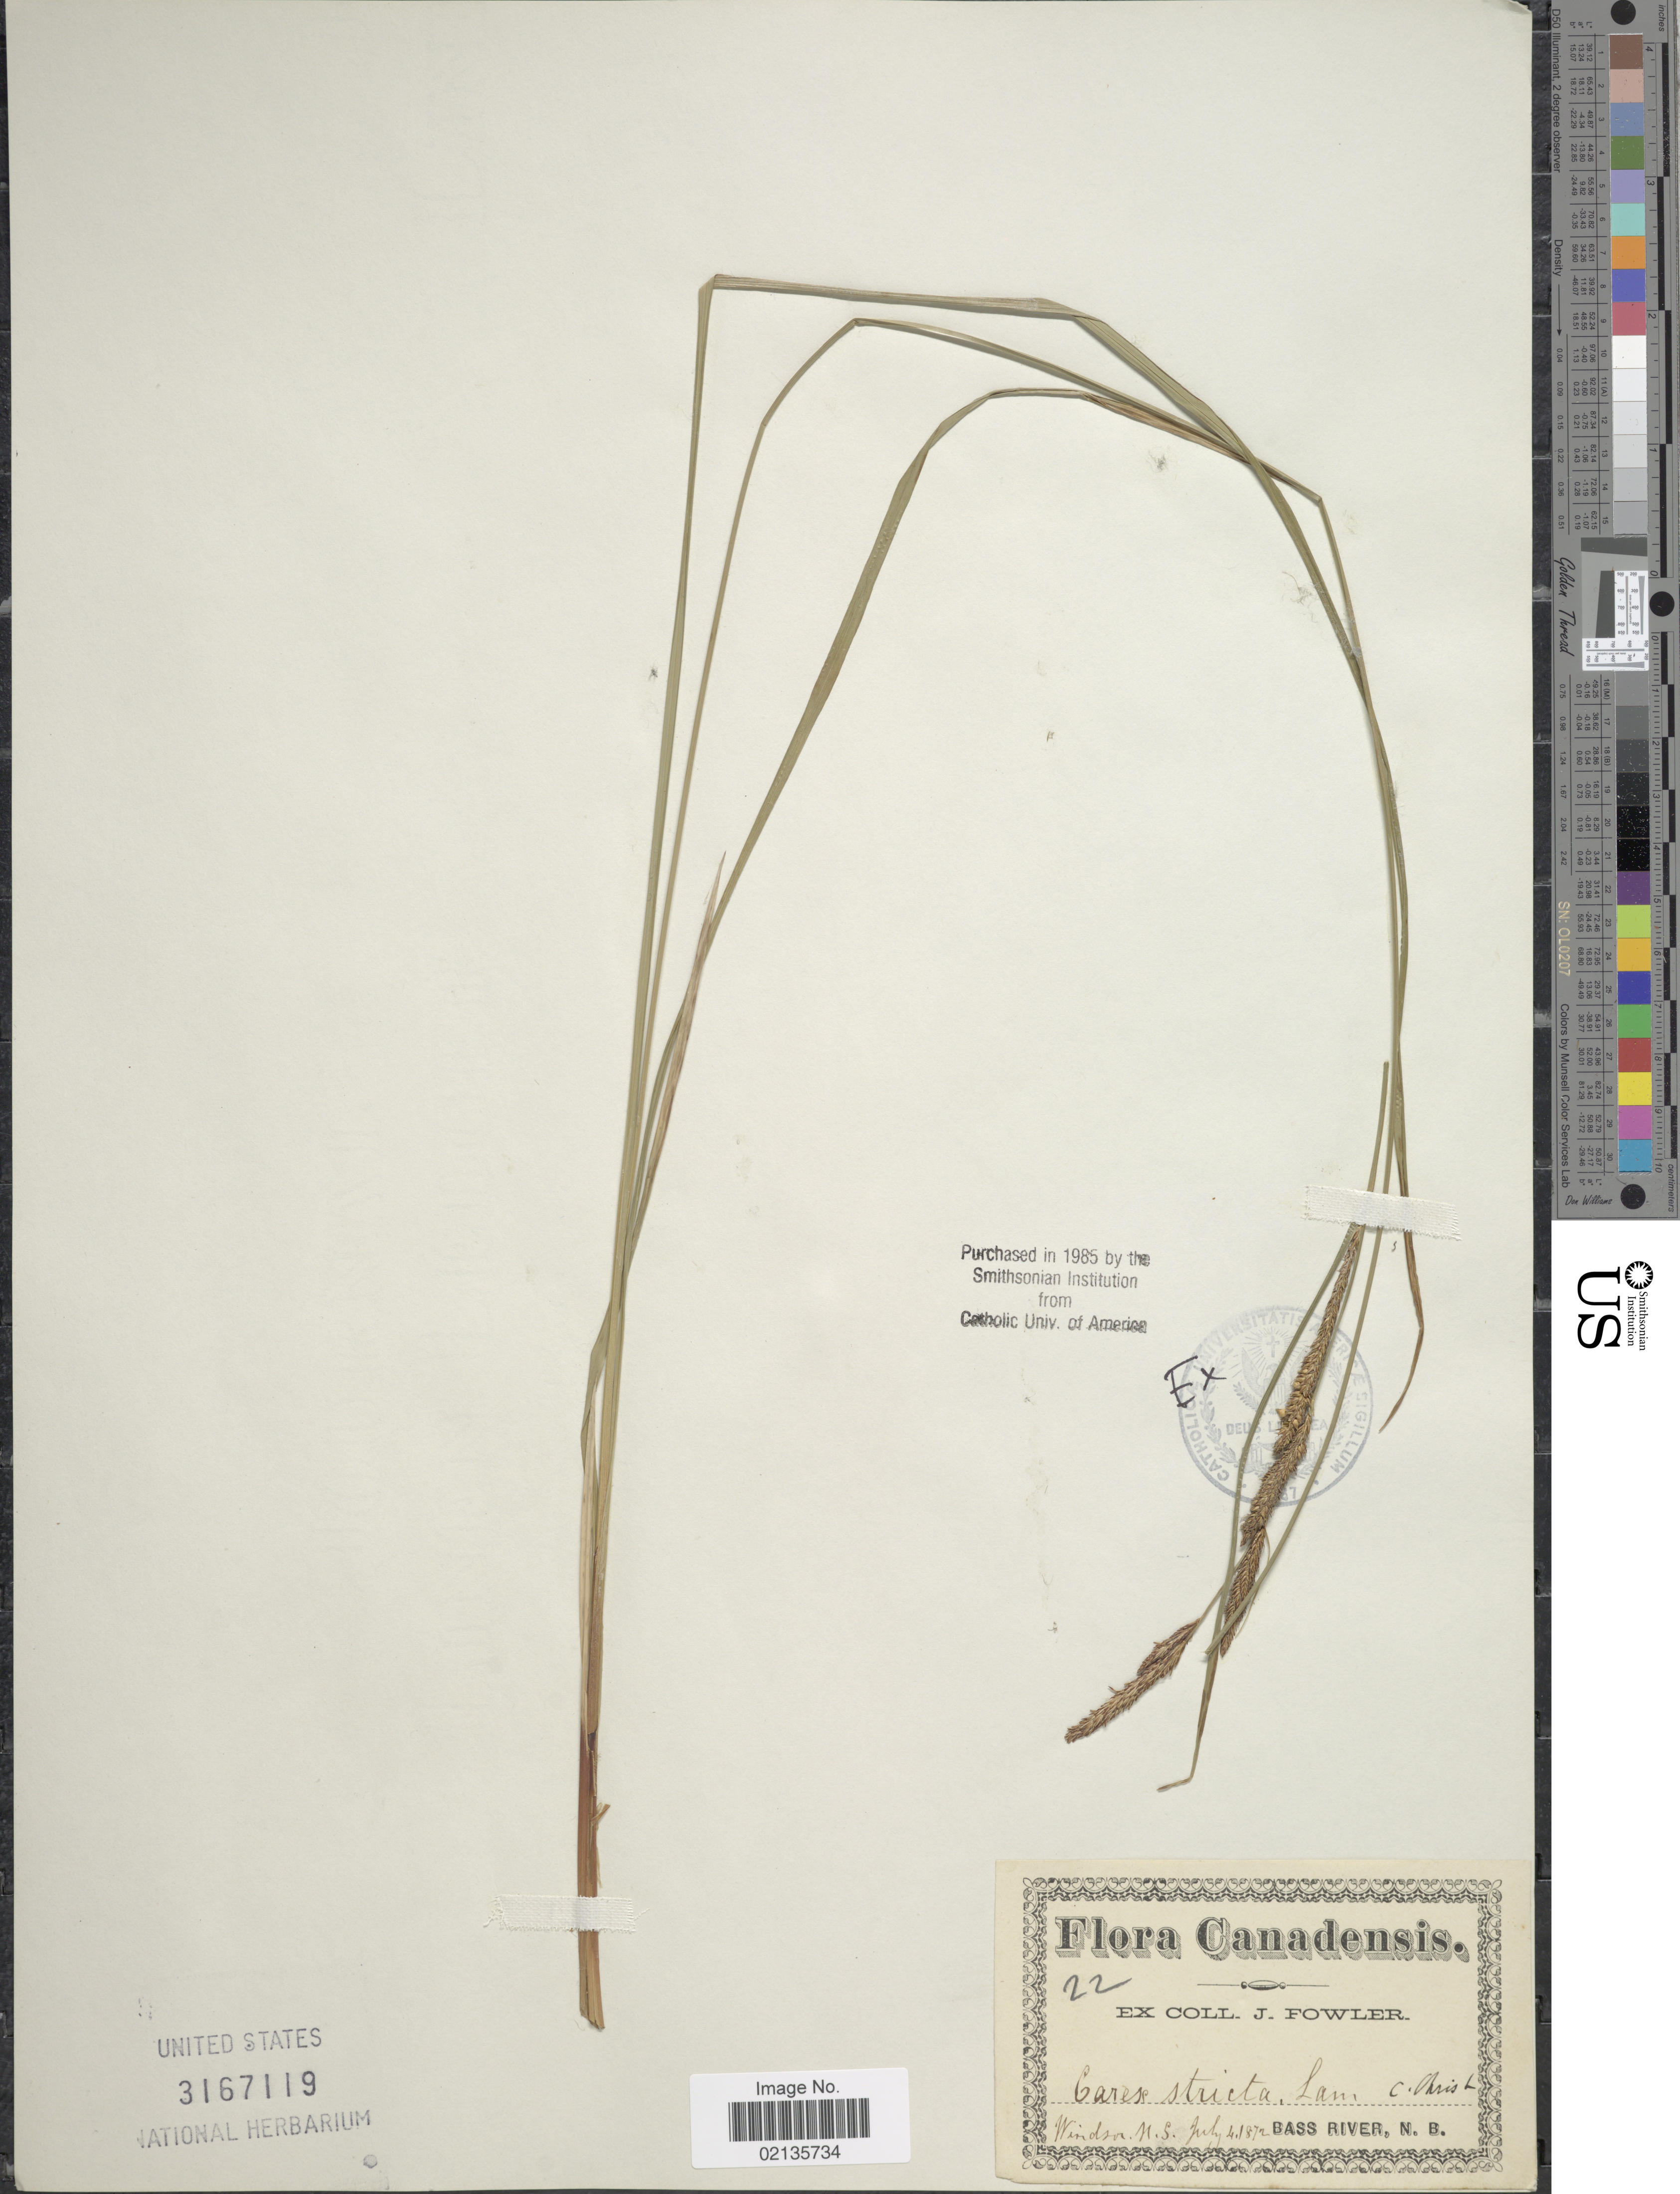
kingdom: Plantae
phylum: Tracheophyta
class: Liliopsida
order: Poales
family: Cyperaceae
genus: Carex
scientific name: Carex stricta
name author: Lam.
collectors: J. P. Fowler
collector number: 22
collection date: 1872-07-04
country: Canada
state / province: Nova Scotia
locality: Windsor, NS, Bass River, NB [unsure placement]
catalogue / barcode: US 3167119